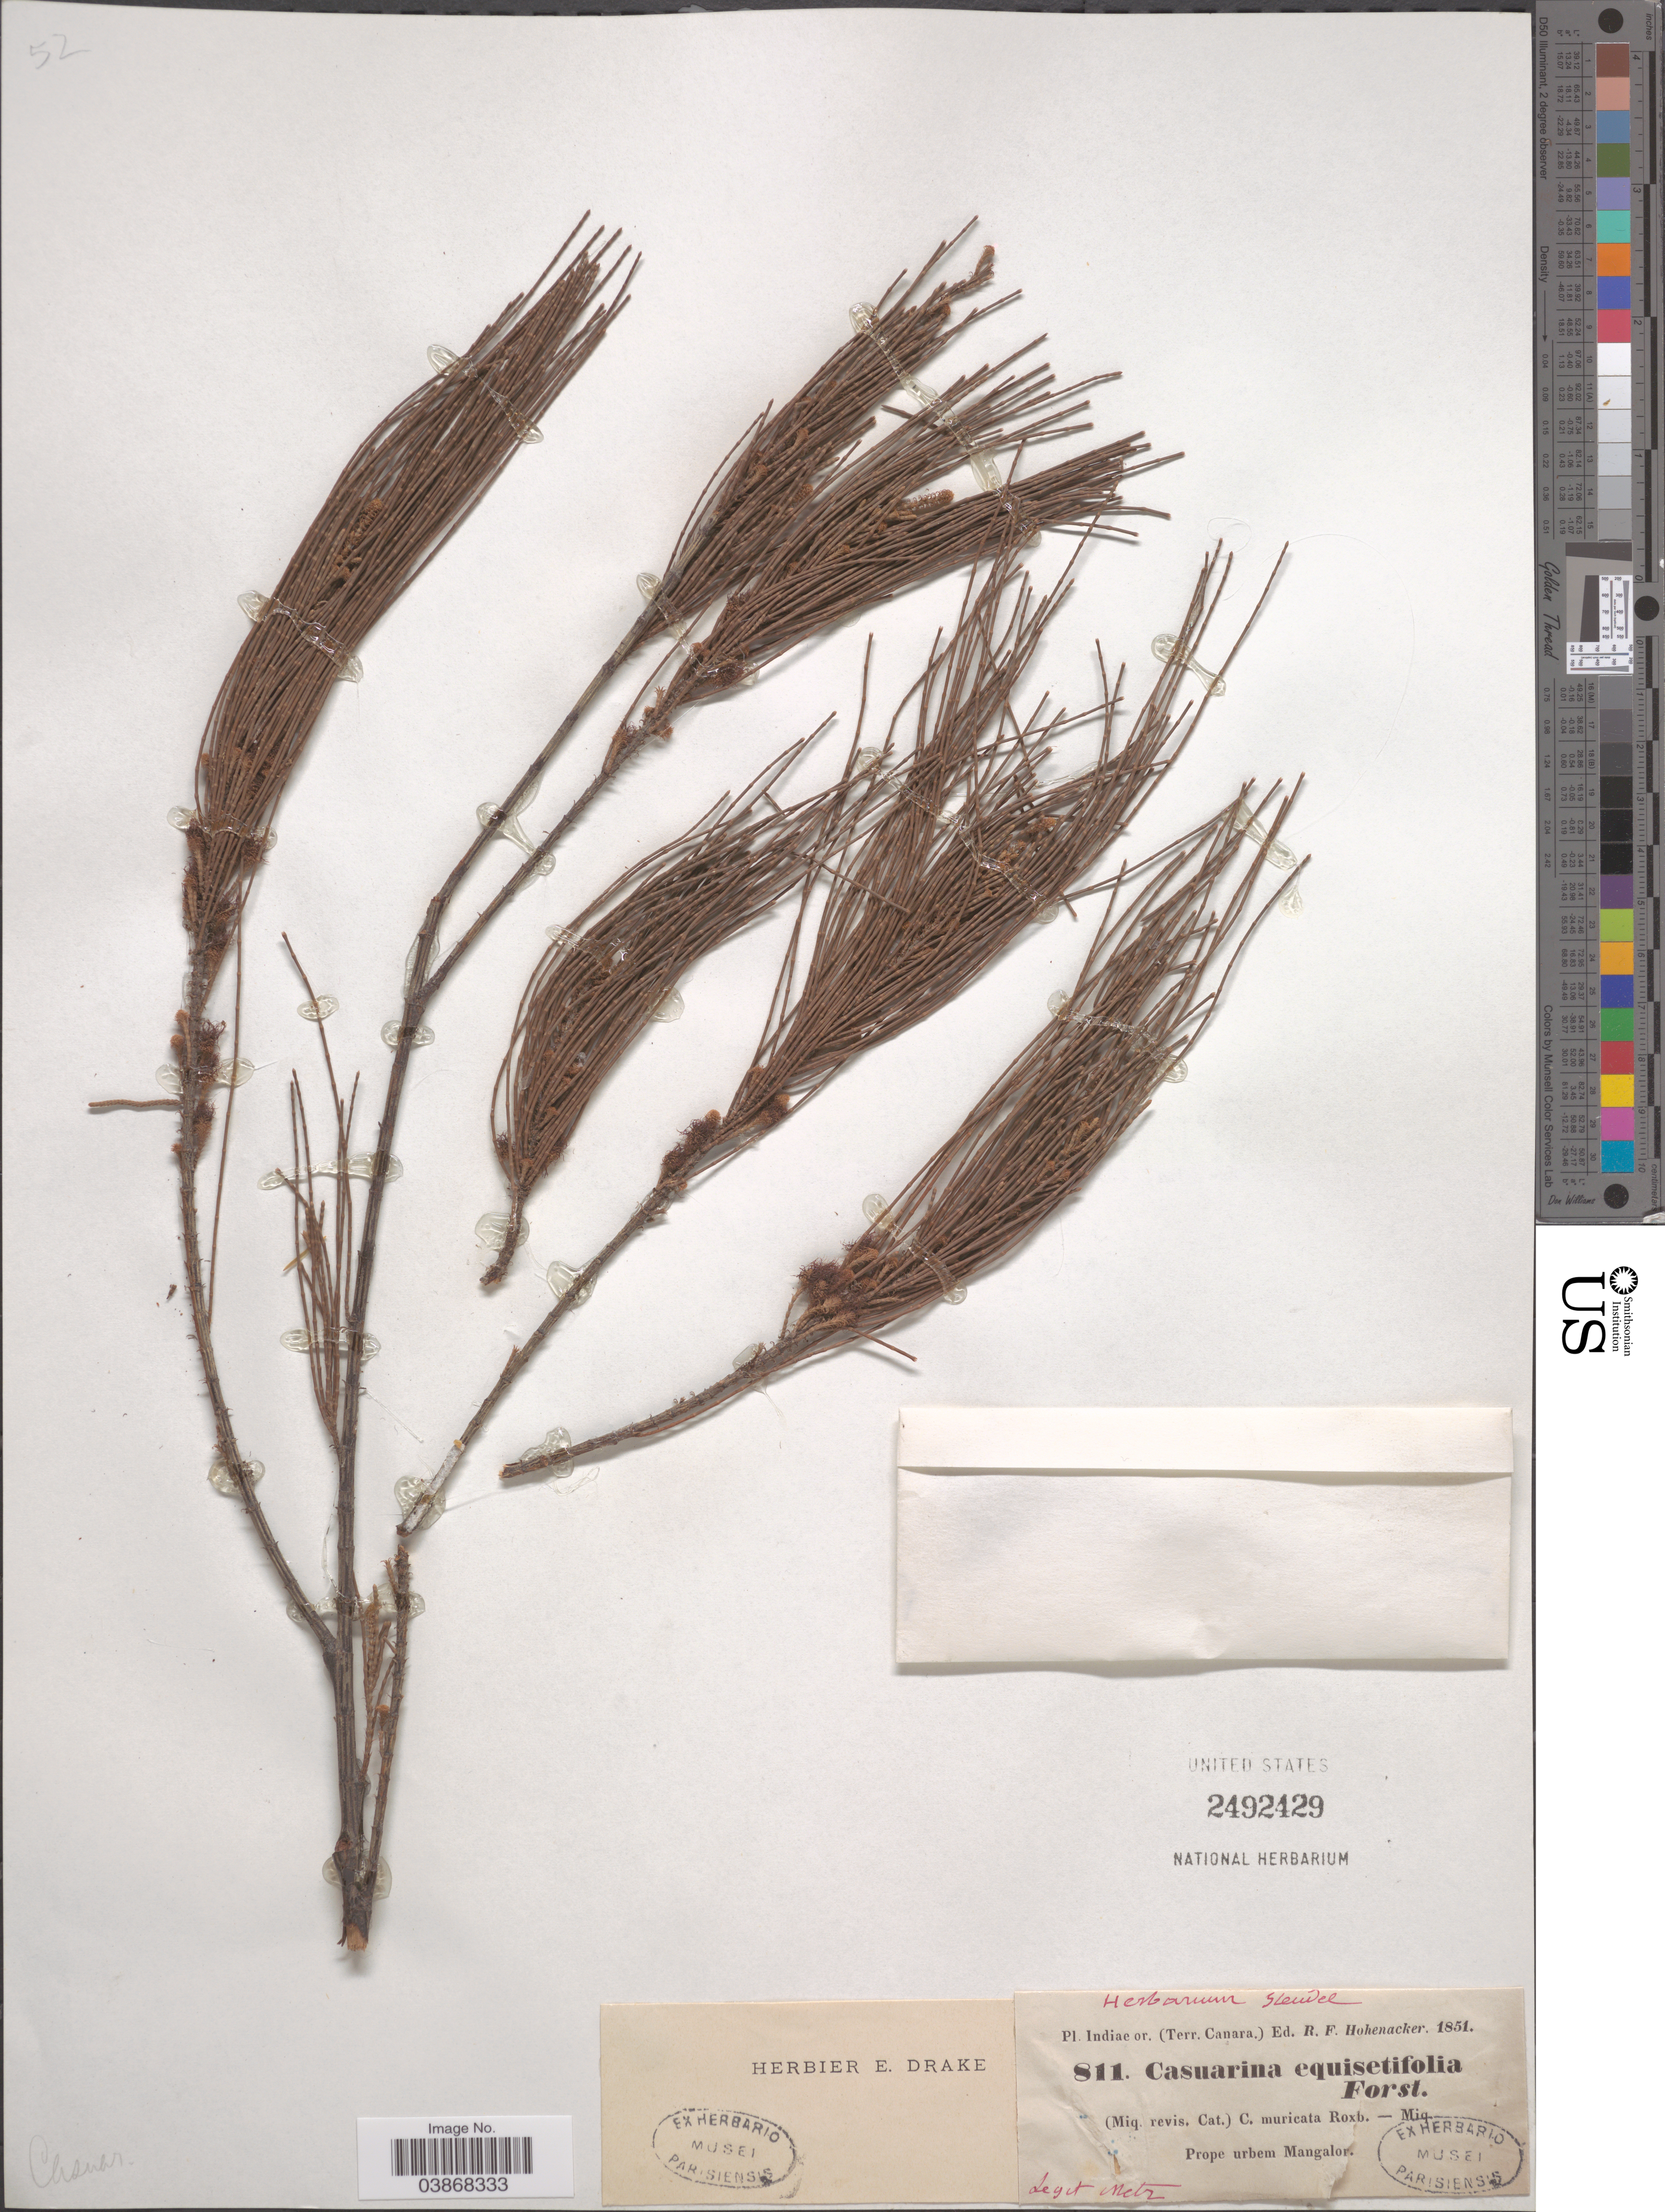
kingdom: Plantae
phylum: Tracheophyta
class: Magnoliopsida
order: Fagales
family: Casuarinaceae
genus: Casuarina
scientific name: Casuarina equisetifolia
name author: L.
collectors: -. Metz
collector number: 811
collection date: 1851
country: India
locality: Indiæ or. (Terr. Canara). Prope urbem Mangalor.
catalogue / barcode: US 2492429